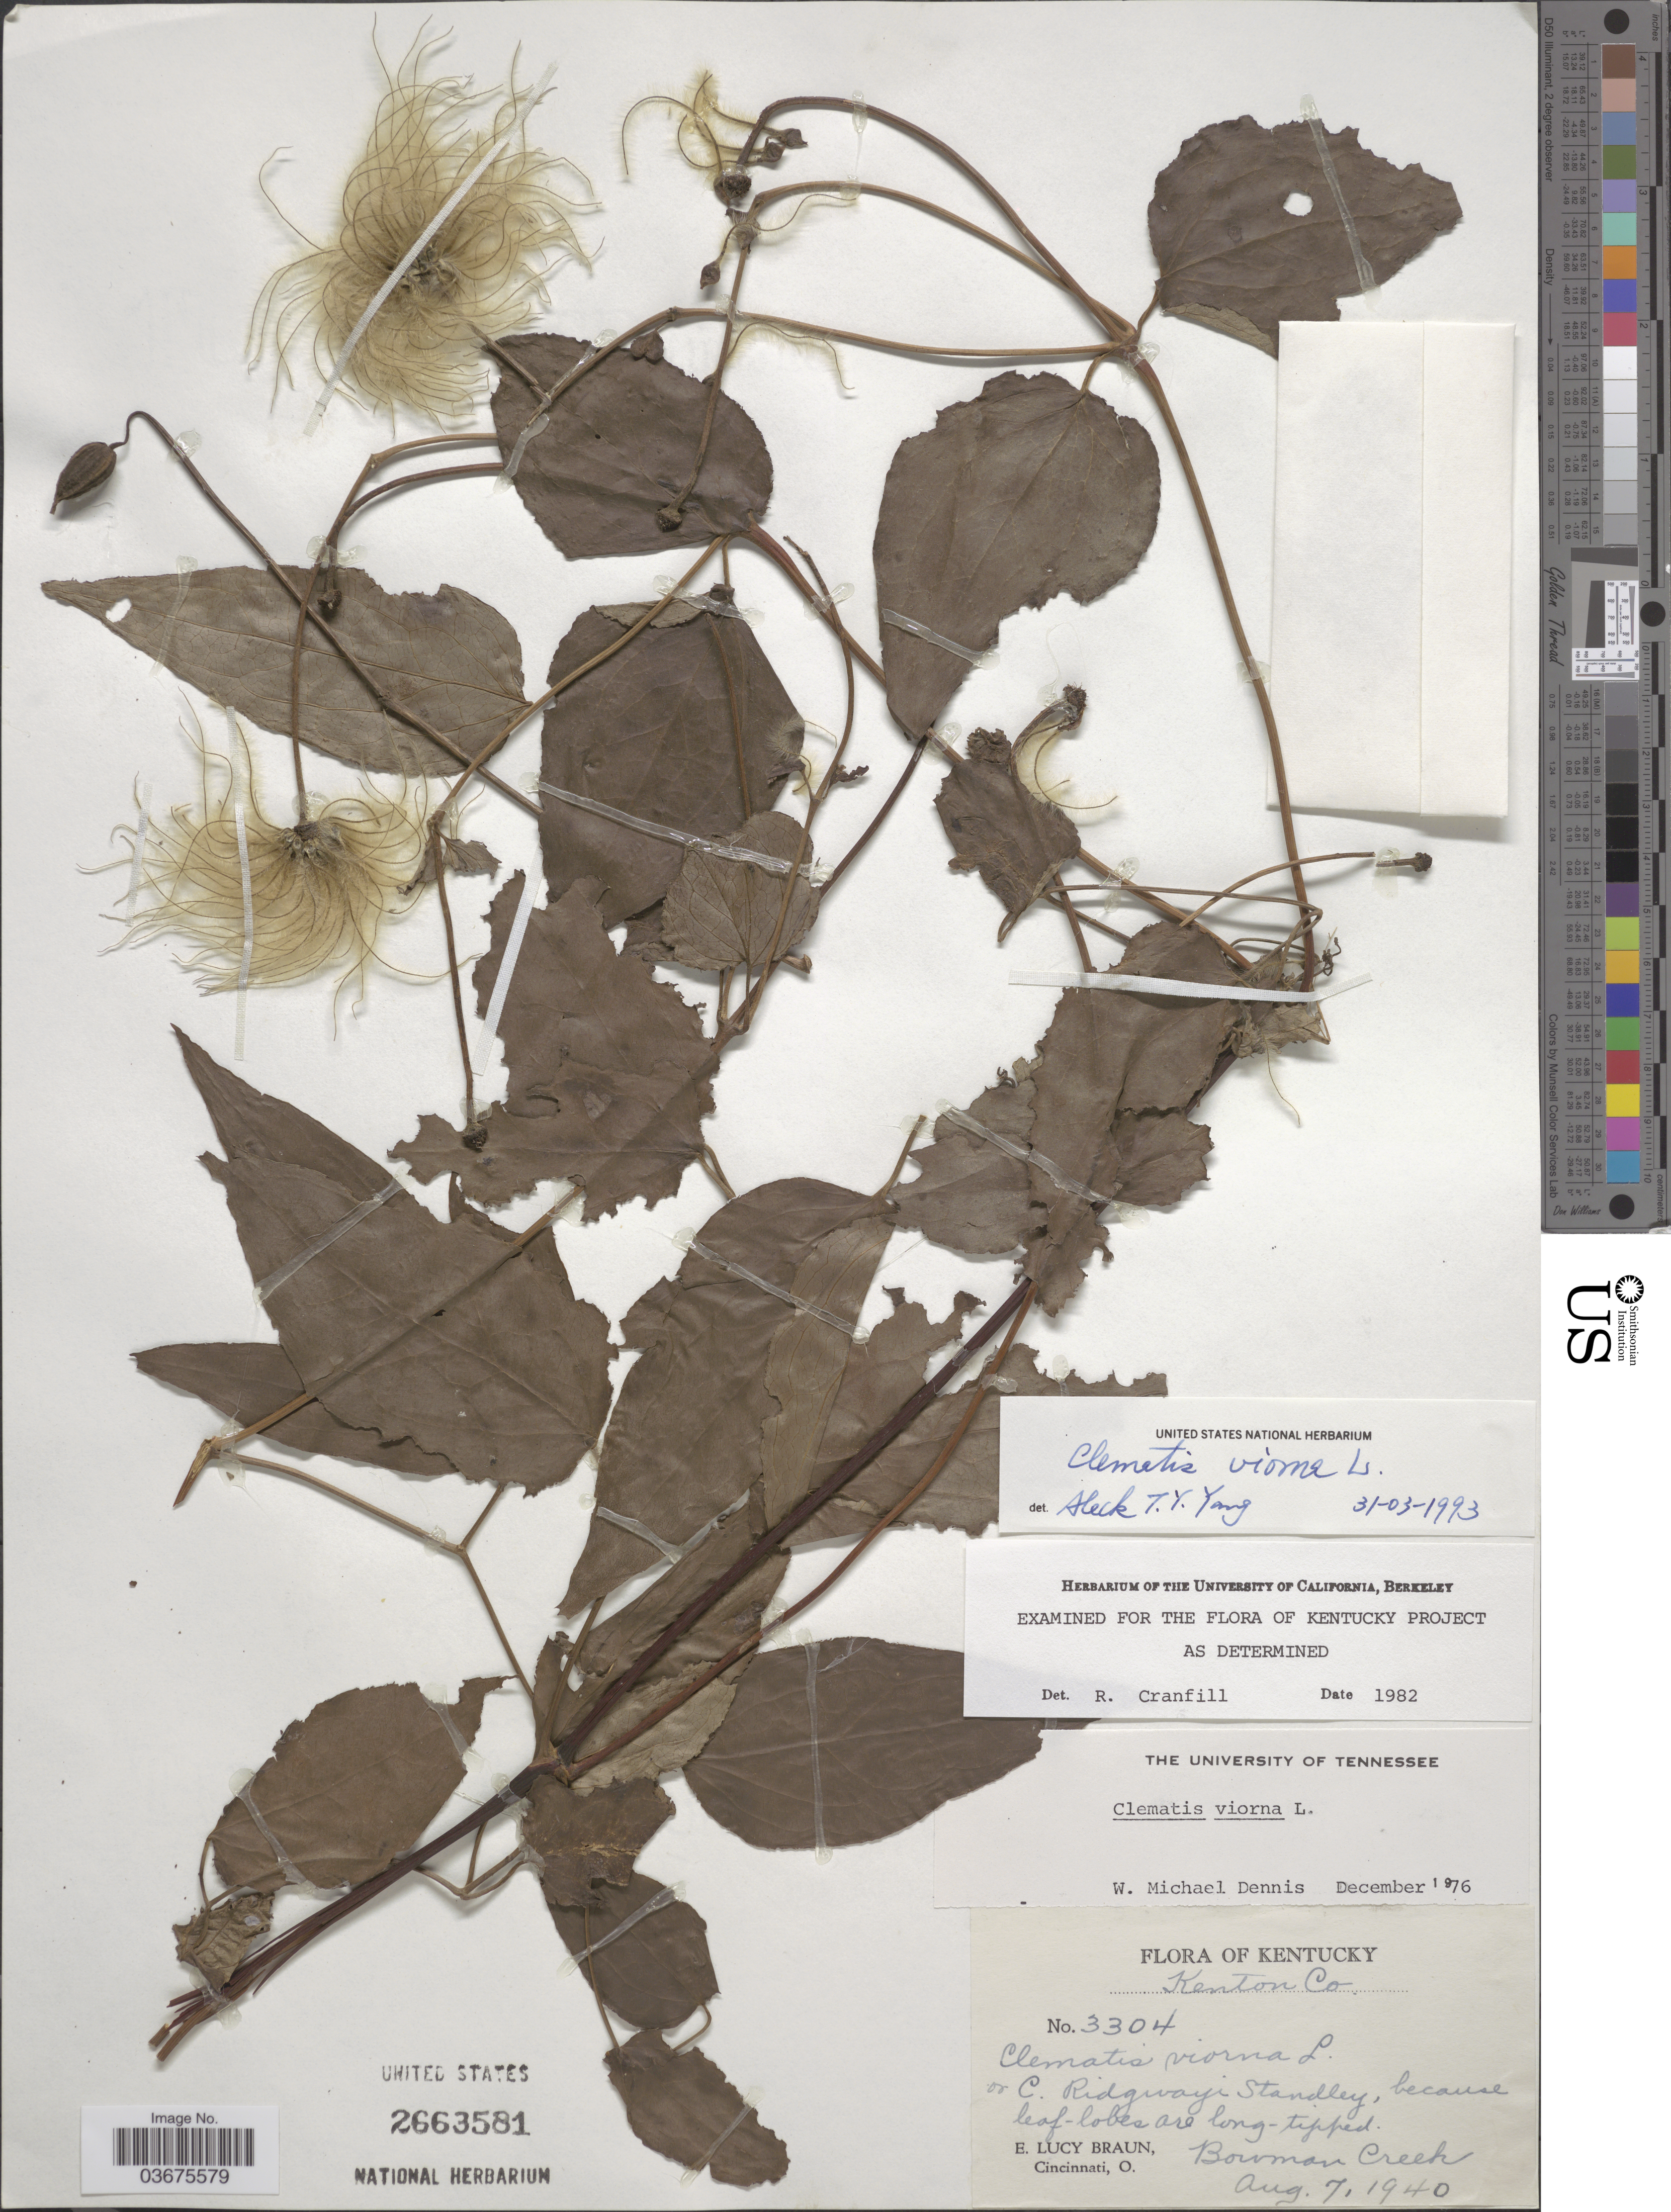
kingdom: Plantae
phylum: Tracheophyta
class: Magnoliopsida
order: Ranunculales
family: Ranunculaceae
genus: Clematis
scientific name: Clematis viorna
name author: L.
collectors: E. L. Braun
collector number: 3304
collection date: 1940-08-07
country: United States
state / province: Kentucky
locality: Kenton Co. Bouman Creek.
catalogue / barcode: US 2663581